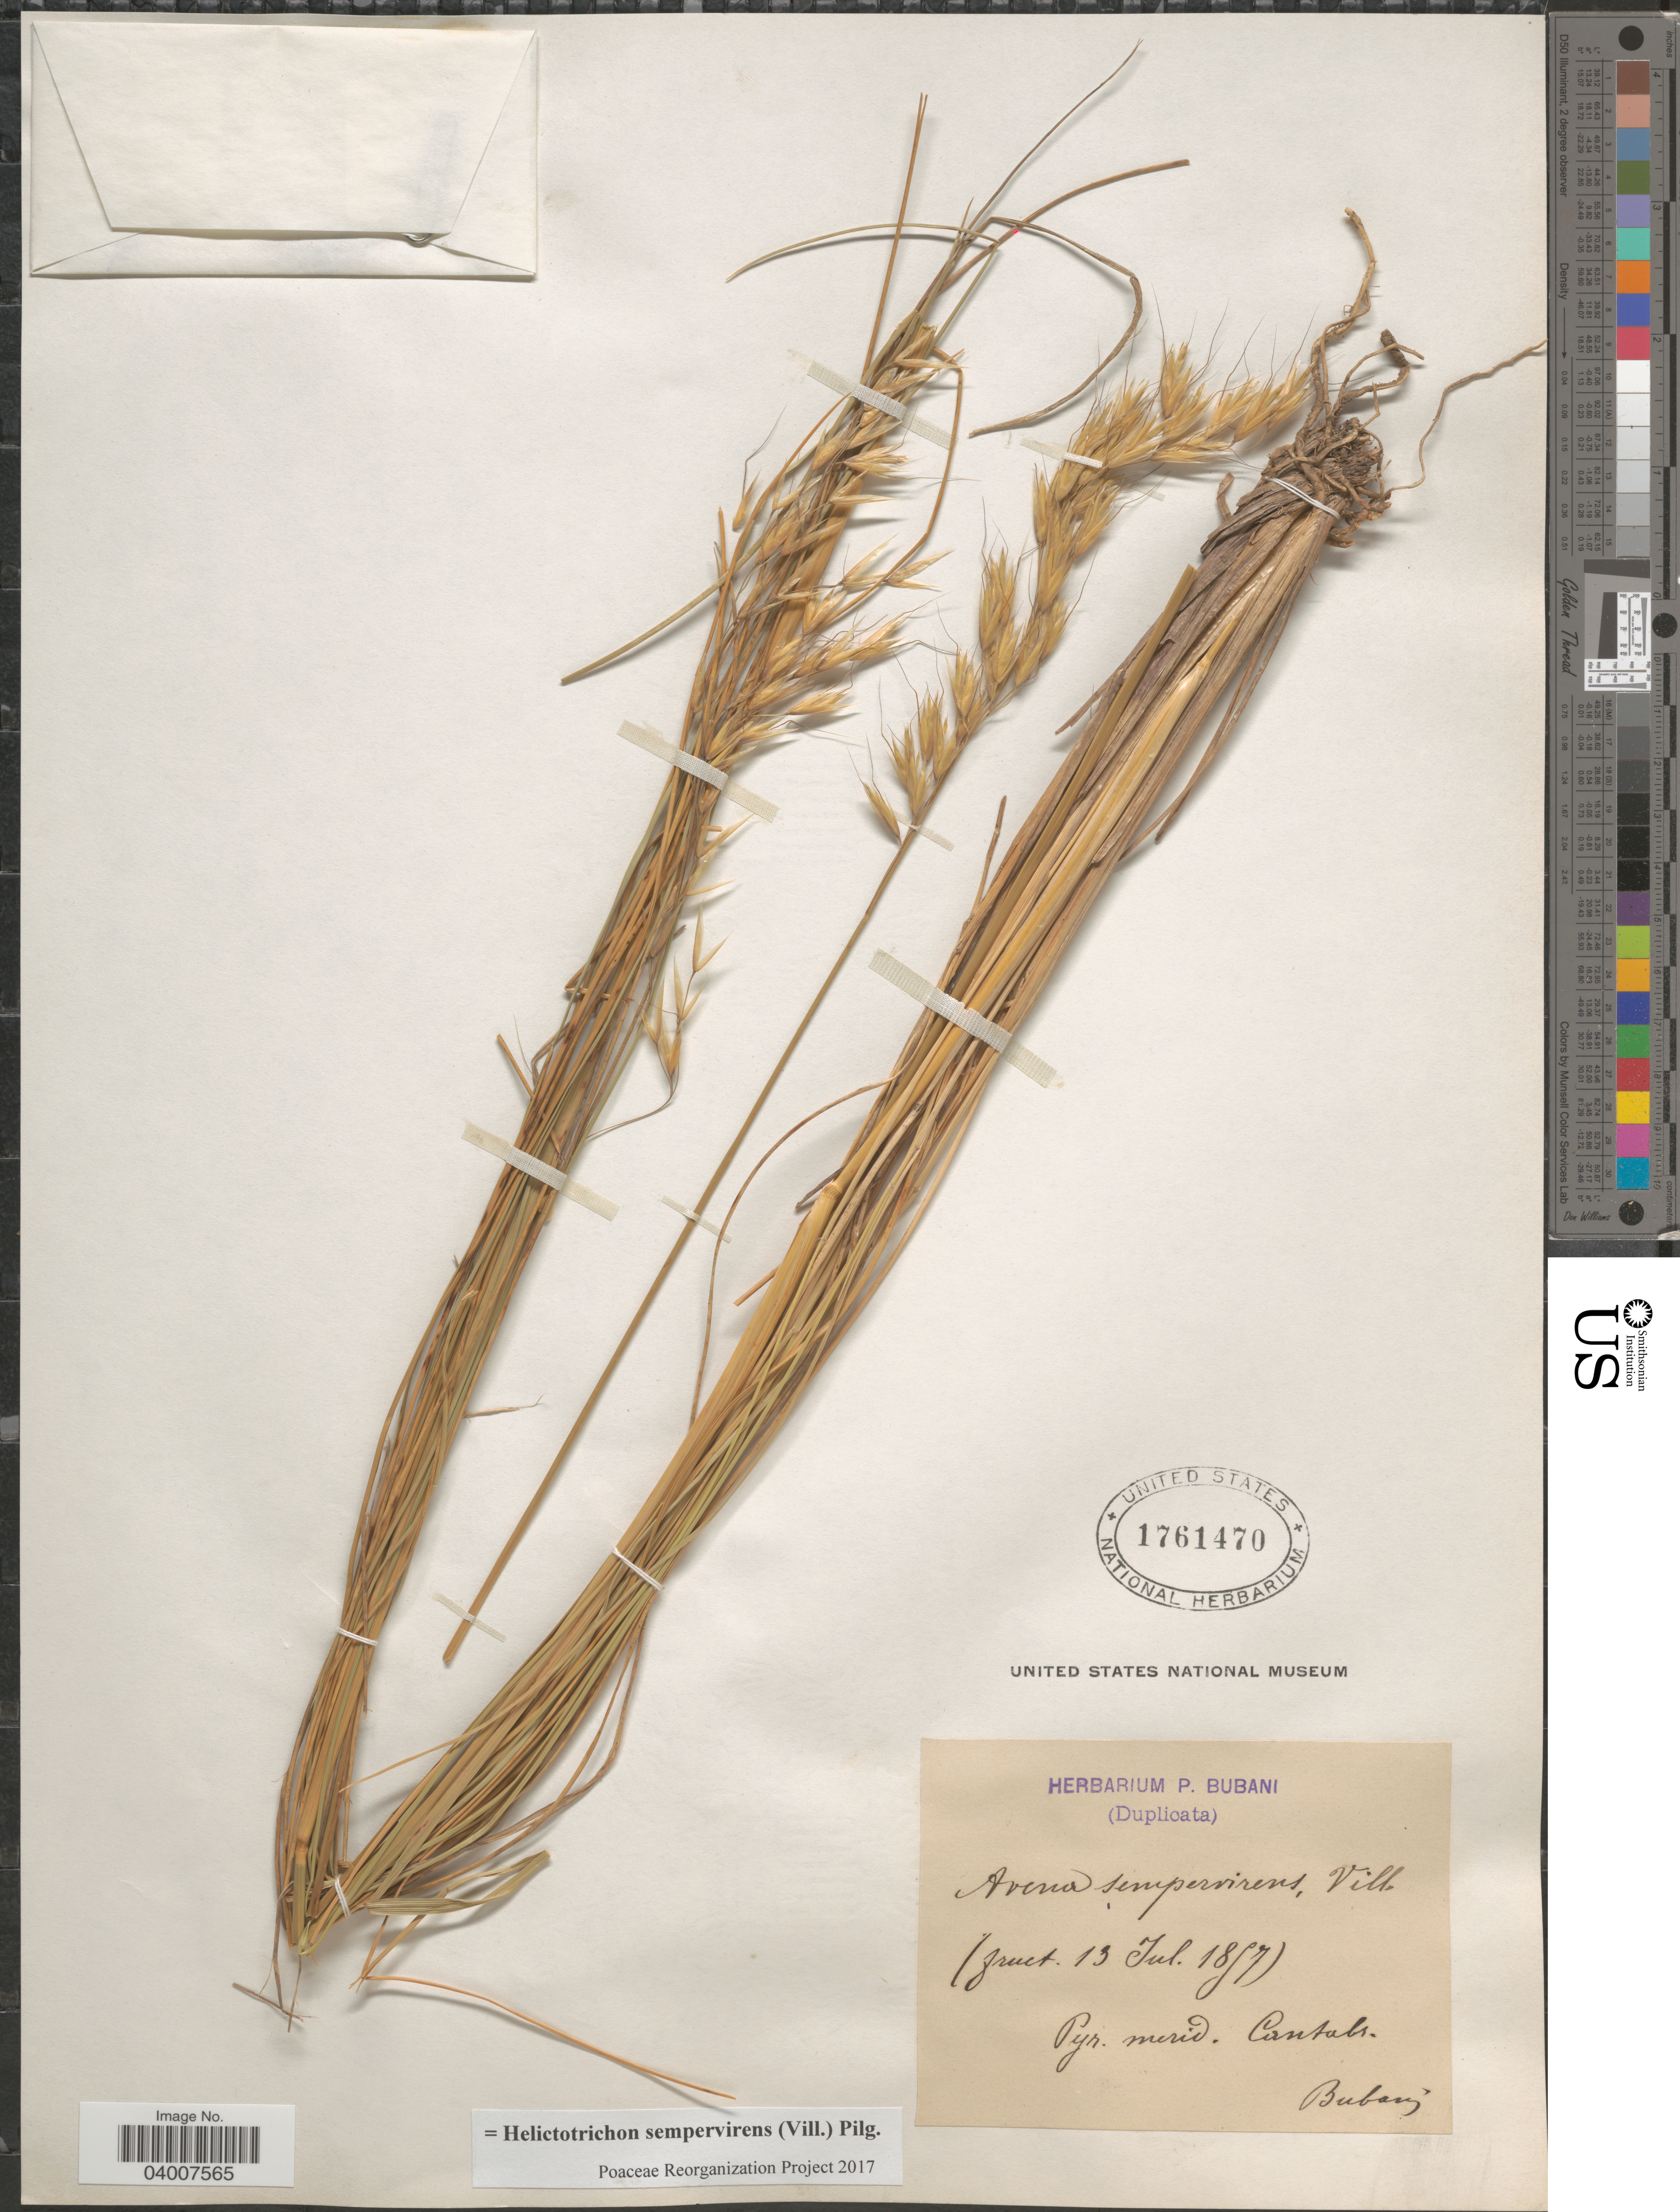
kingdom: Plantae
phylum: Tracheophyta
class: Liliopsida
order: Poales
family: Poaceae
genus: Helictotrichon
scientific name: Helictotrichon sempervirens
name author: (Vill.) Pilg.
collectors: Bubany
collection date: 1857-07-13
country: Spain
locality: Pyr. merid. Cantabr.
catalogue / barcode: US 1761470